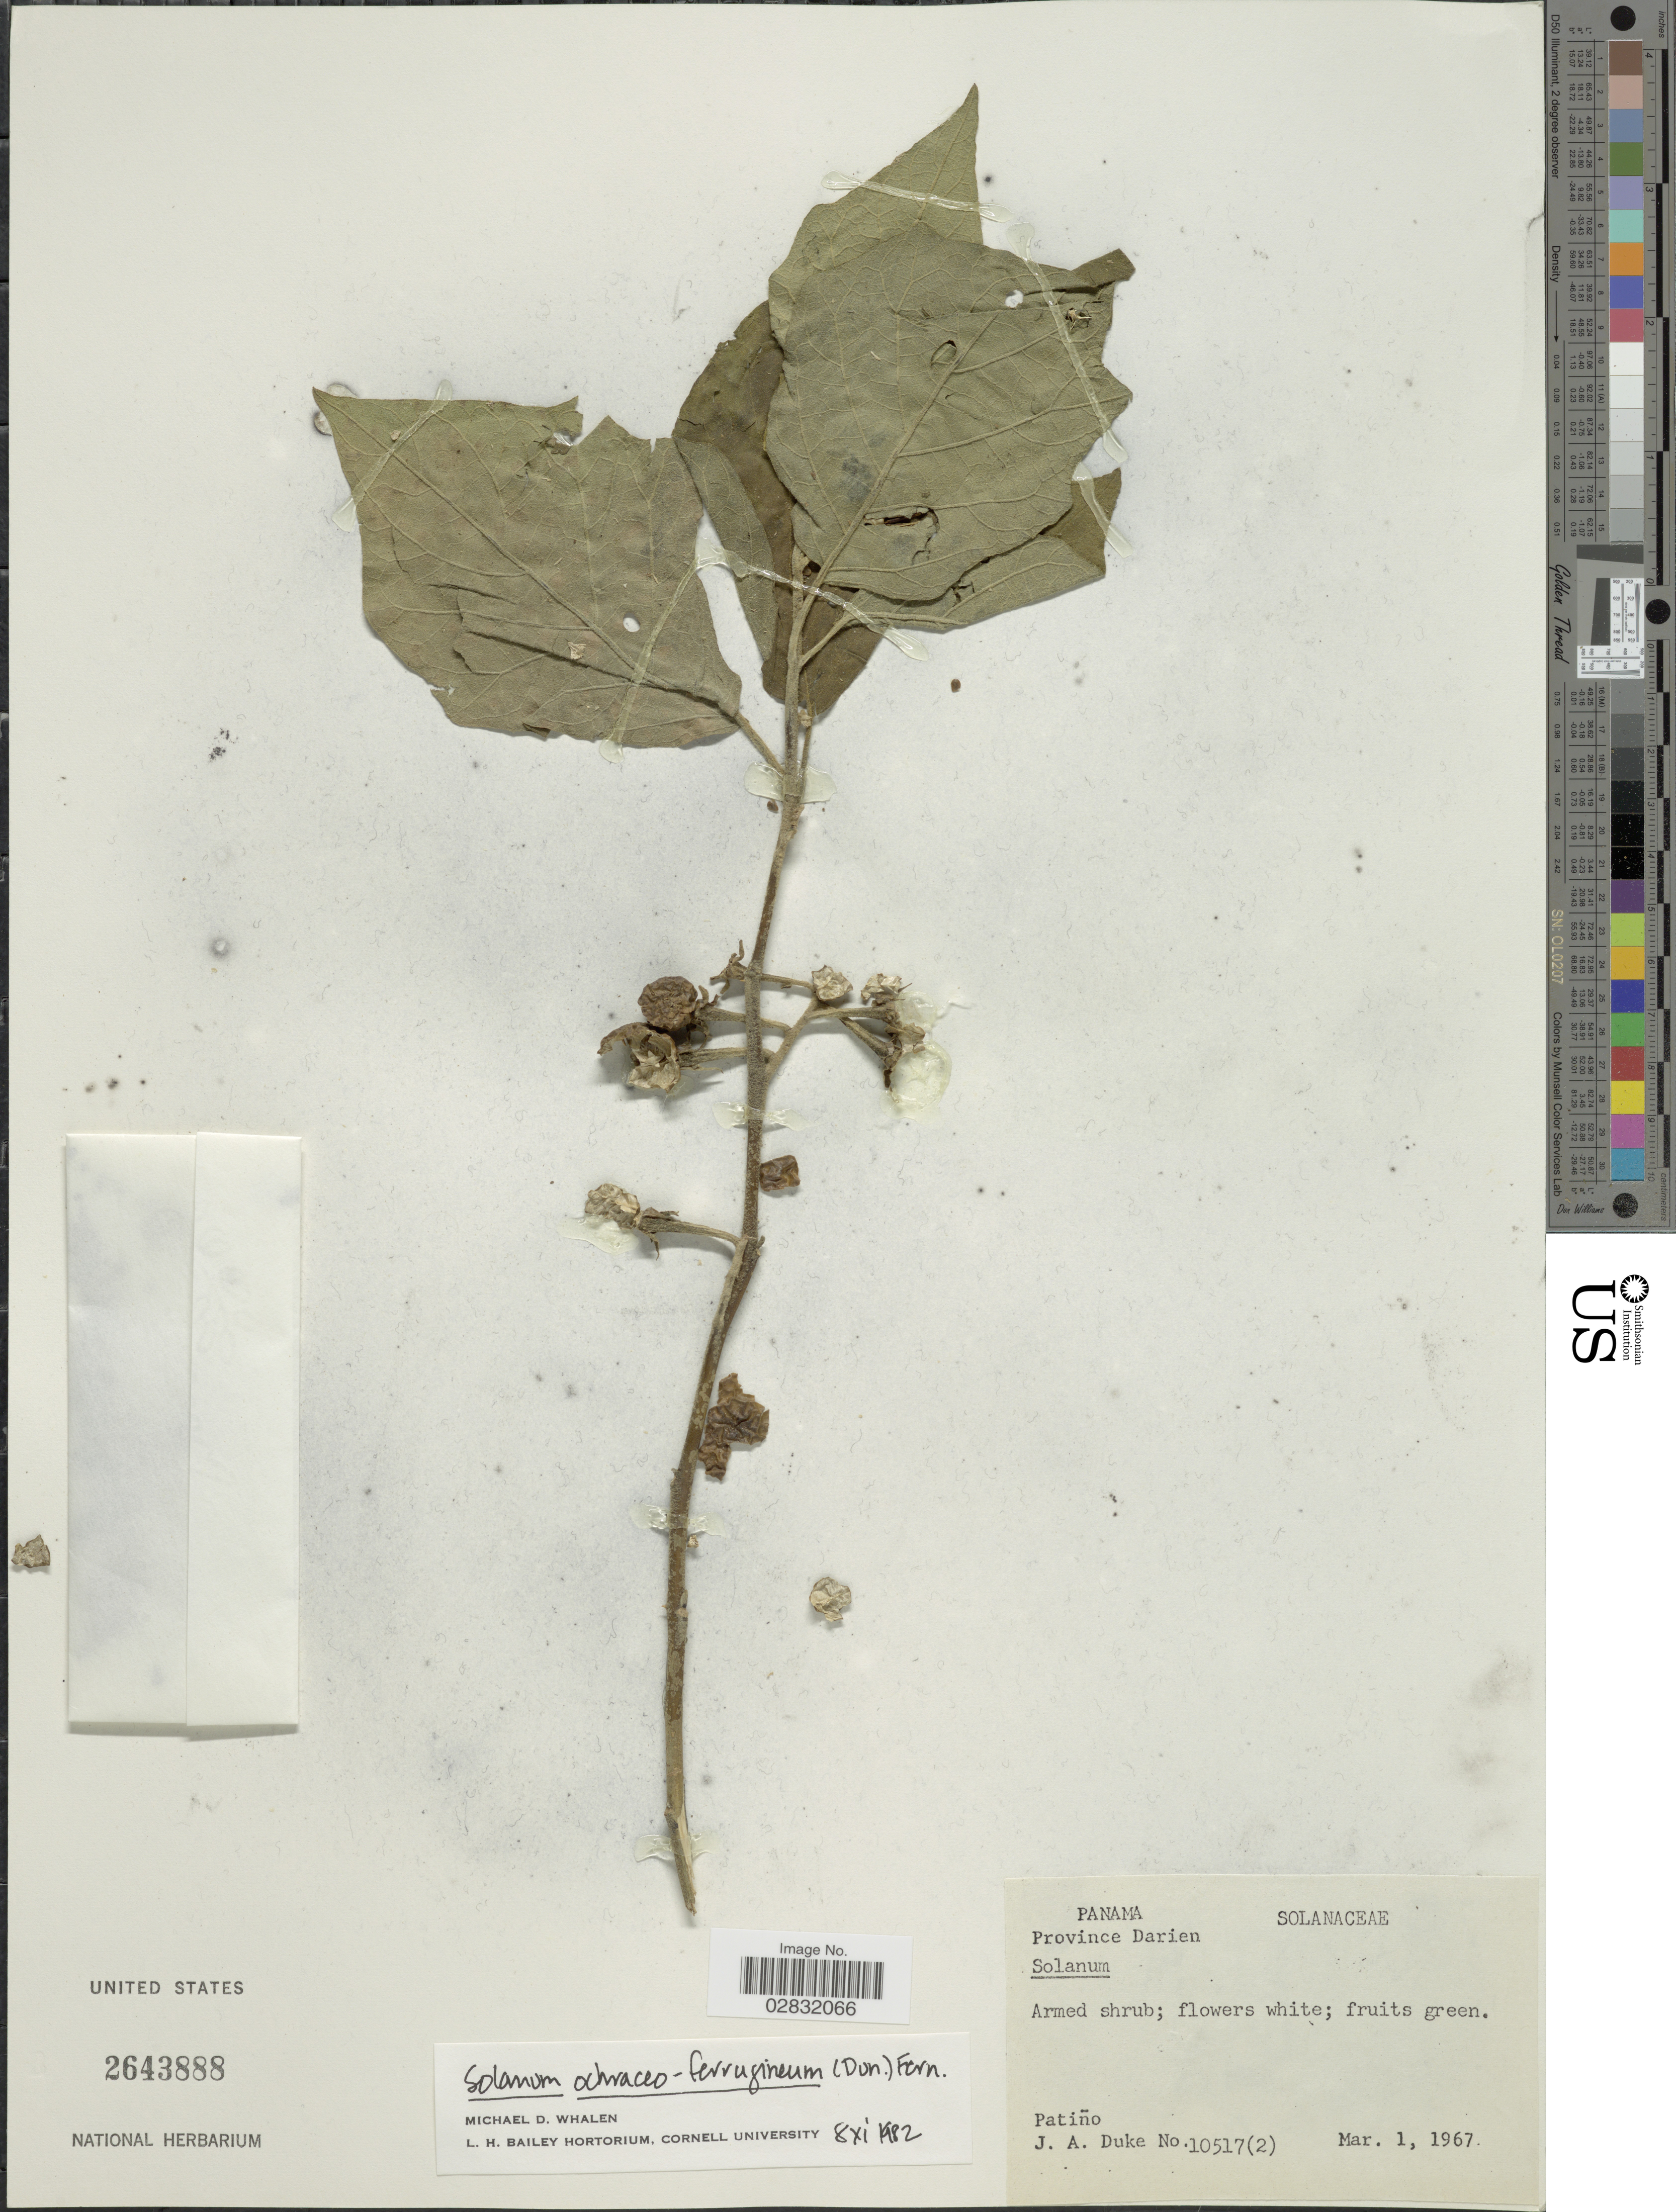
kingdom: Plantae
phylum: Tracheophyta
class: Magnoliopsida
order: Solanales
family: Solanaceae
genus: Solanum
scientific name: Solanum ochraceo-ferrugineum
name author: (Dunal) Fernald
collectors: J. A. Duke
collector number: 10517(2)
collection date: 1967-03-01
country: Panama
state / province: Darién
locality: Province Darien. Patiño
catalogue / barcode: US 2643888